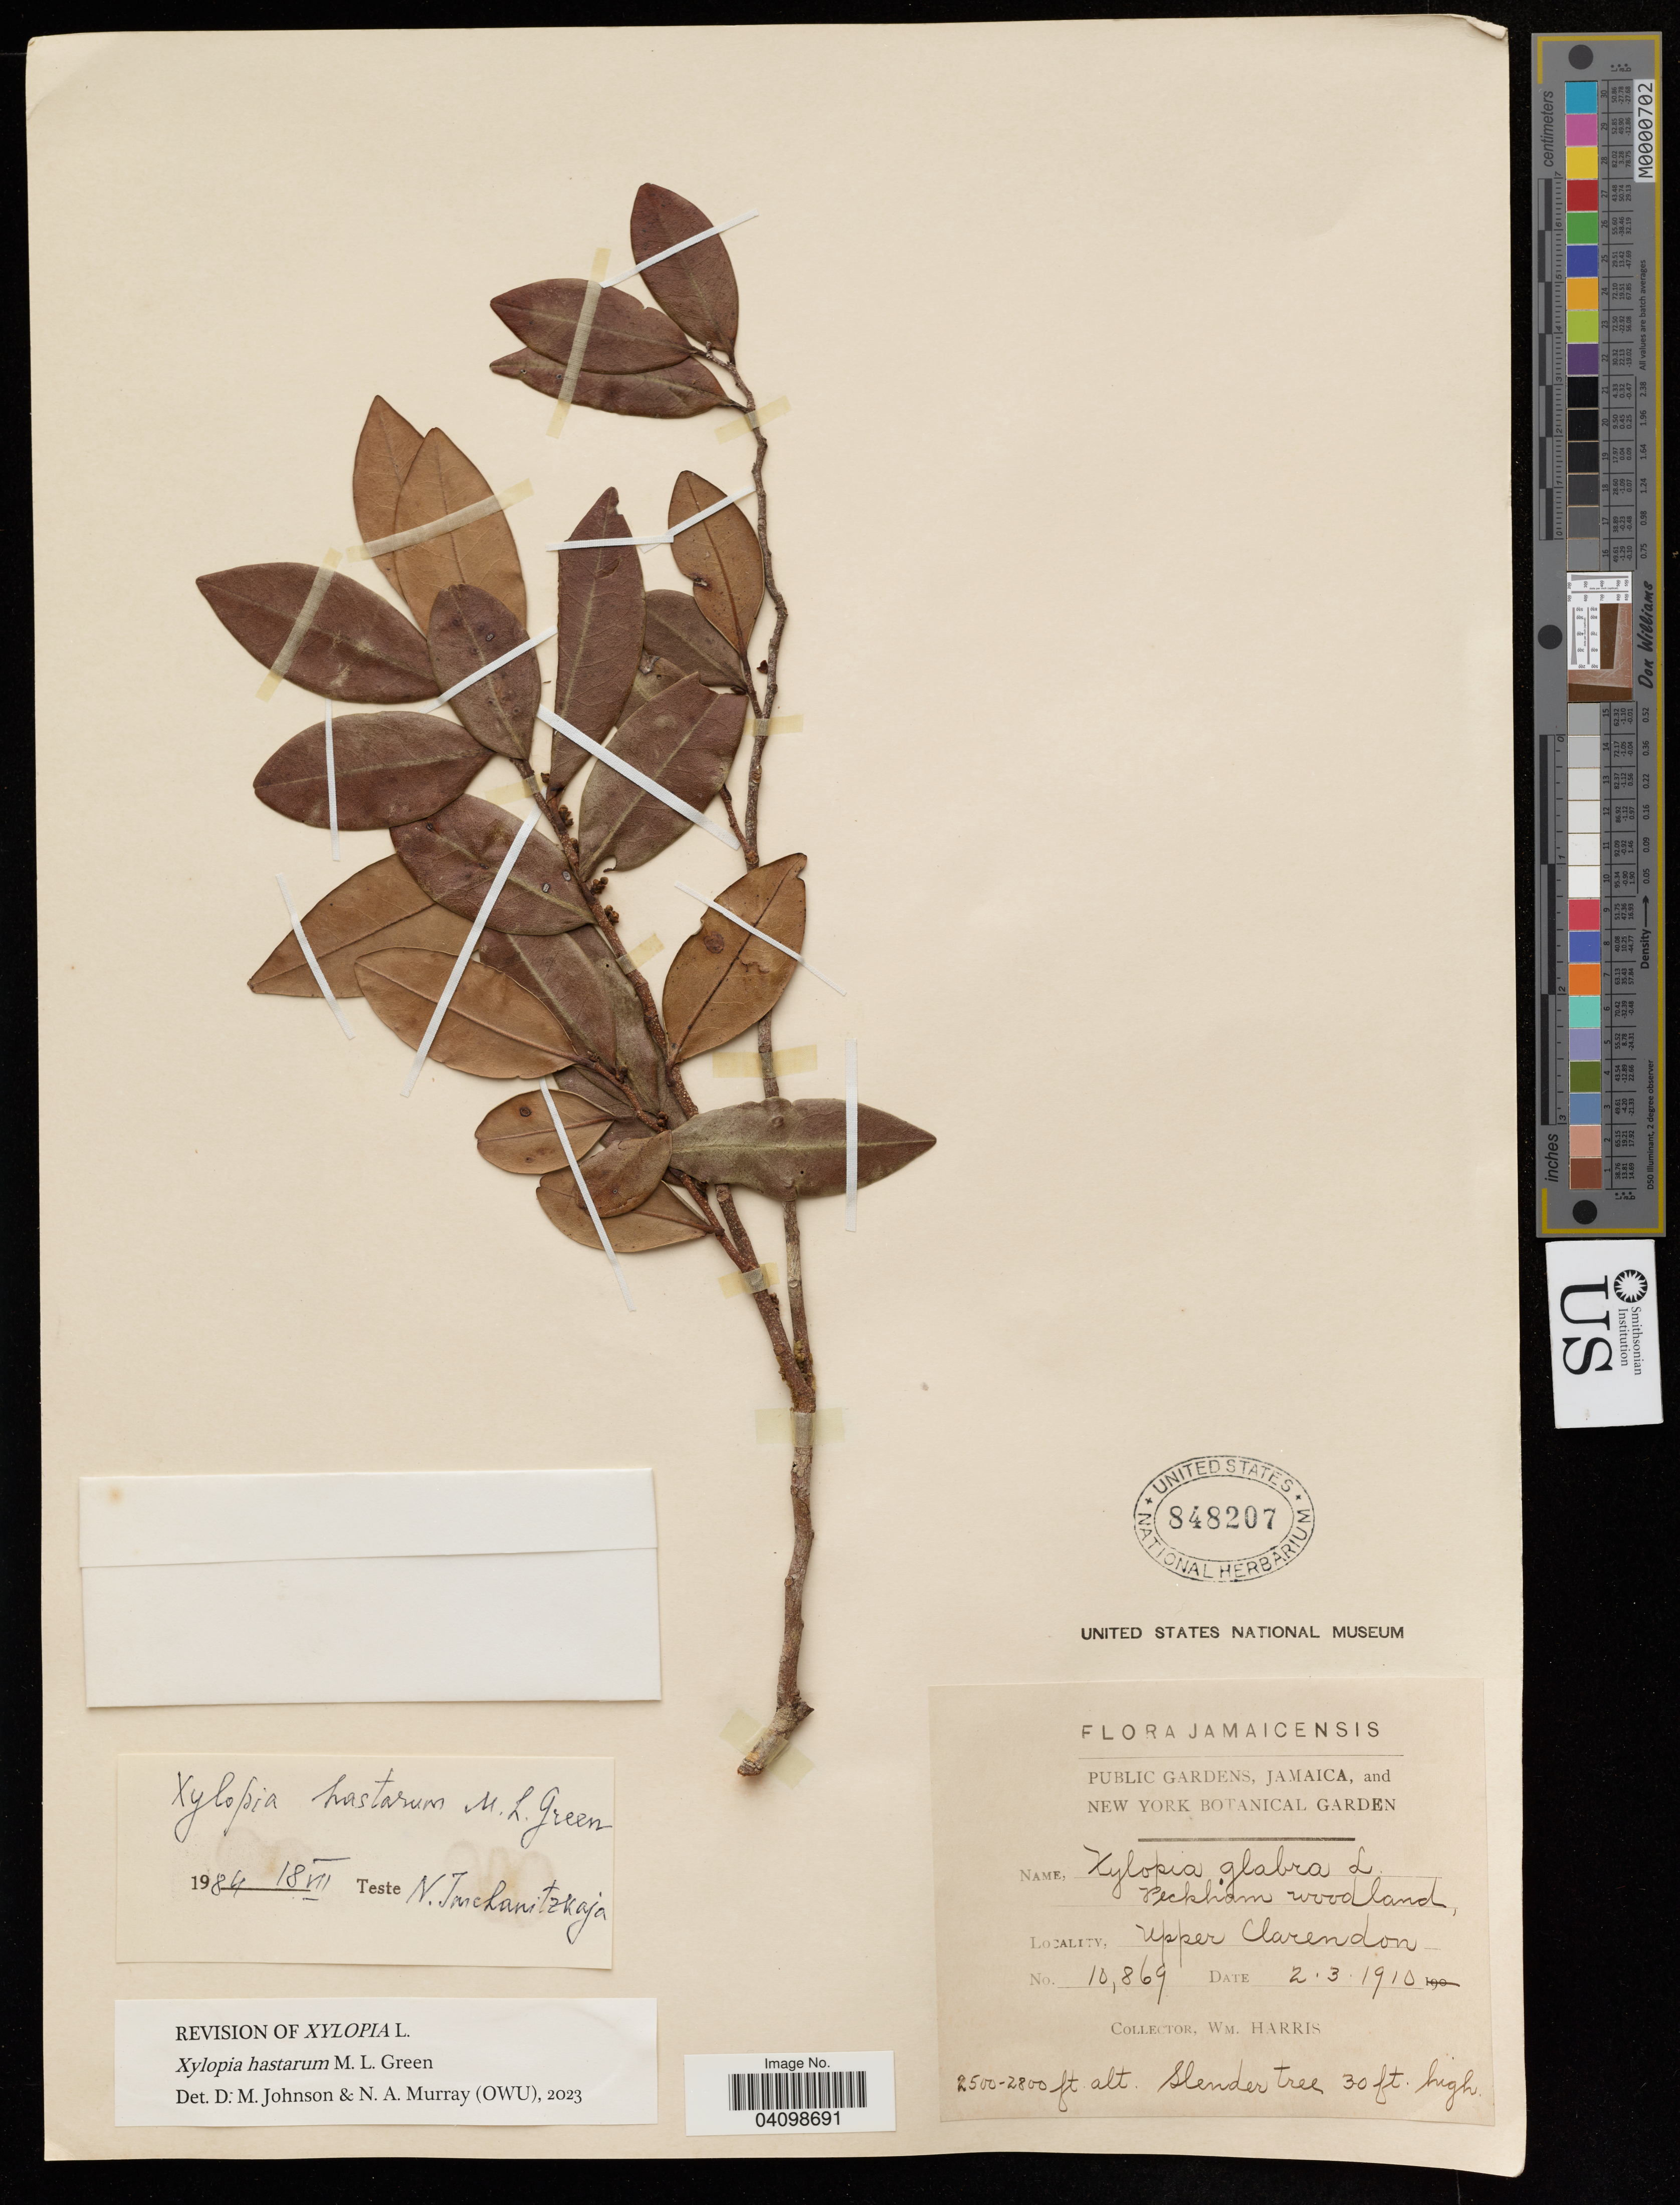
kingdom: Plantae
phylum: Tracheophyta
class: Magnoliopsida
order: Magnoliales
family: Annonaceae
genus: Xylopia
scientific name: Xylopia hastarum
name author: M.L. Green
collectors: W. Harris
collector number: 10869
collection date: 1910-03-02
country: Jamaica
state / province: Clarendon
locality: Peckham woodland. Upper Clarendon.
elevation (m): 762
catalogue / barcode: US 848207